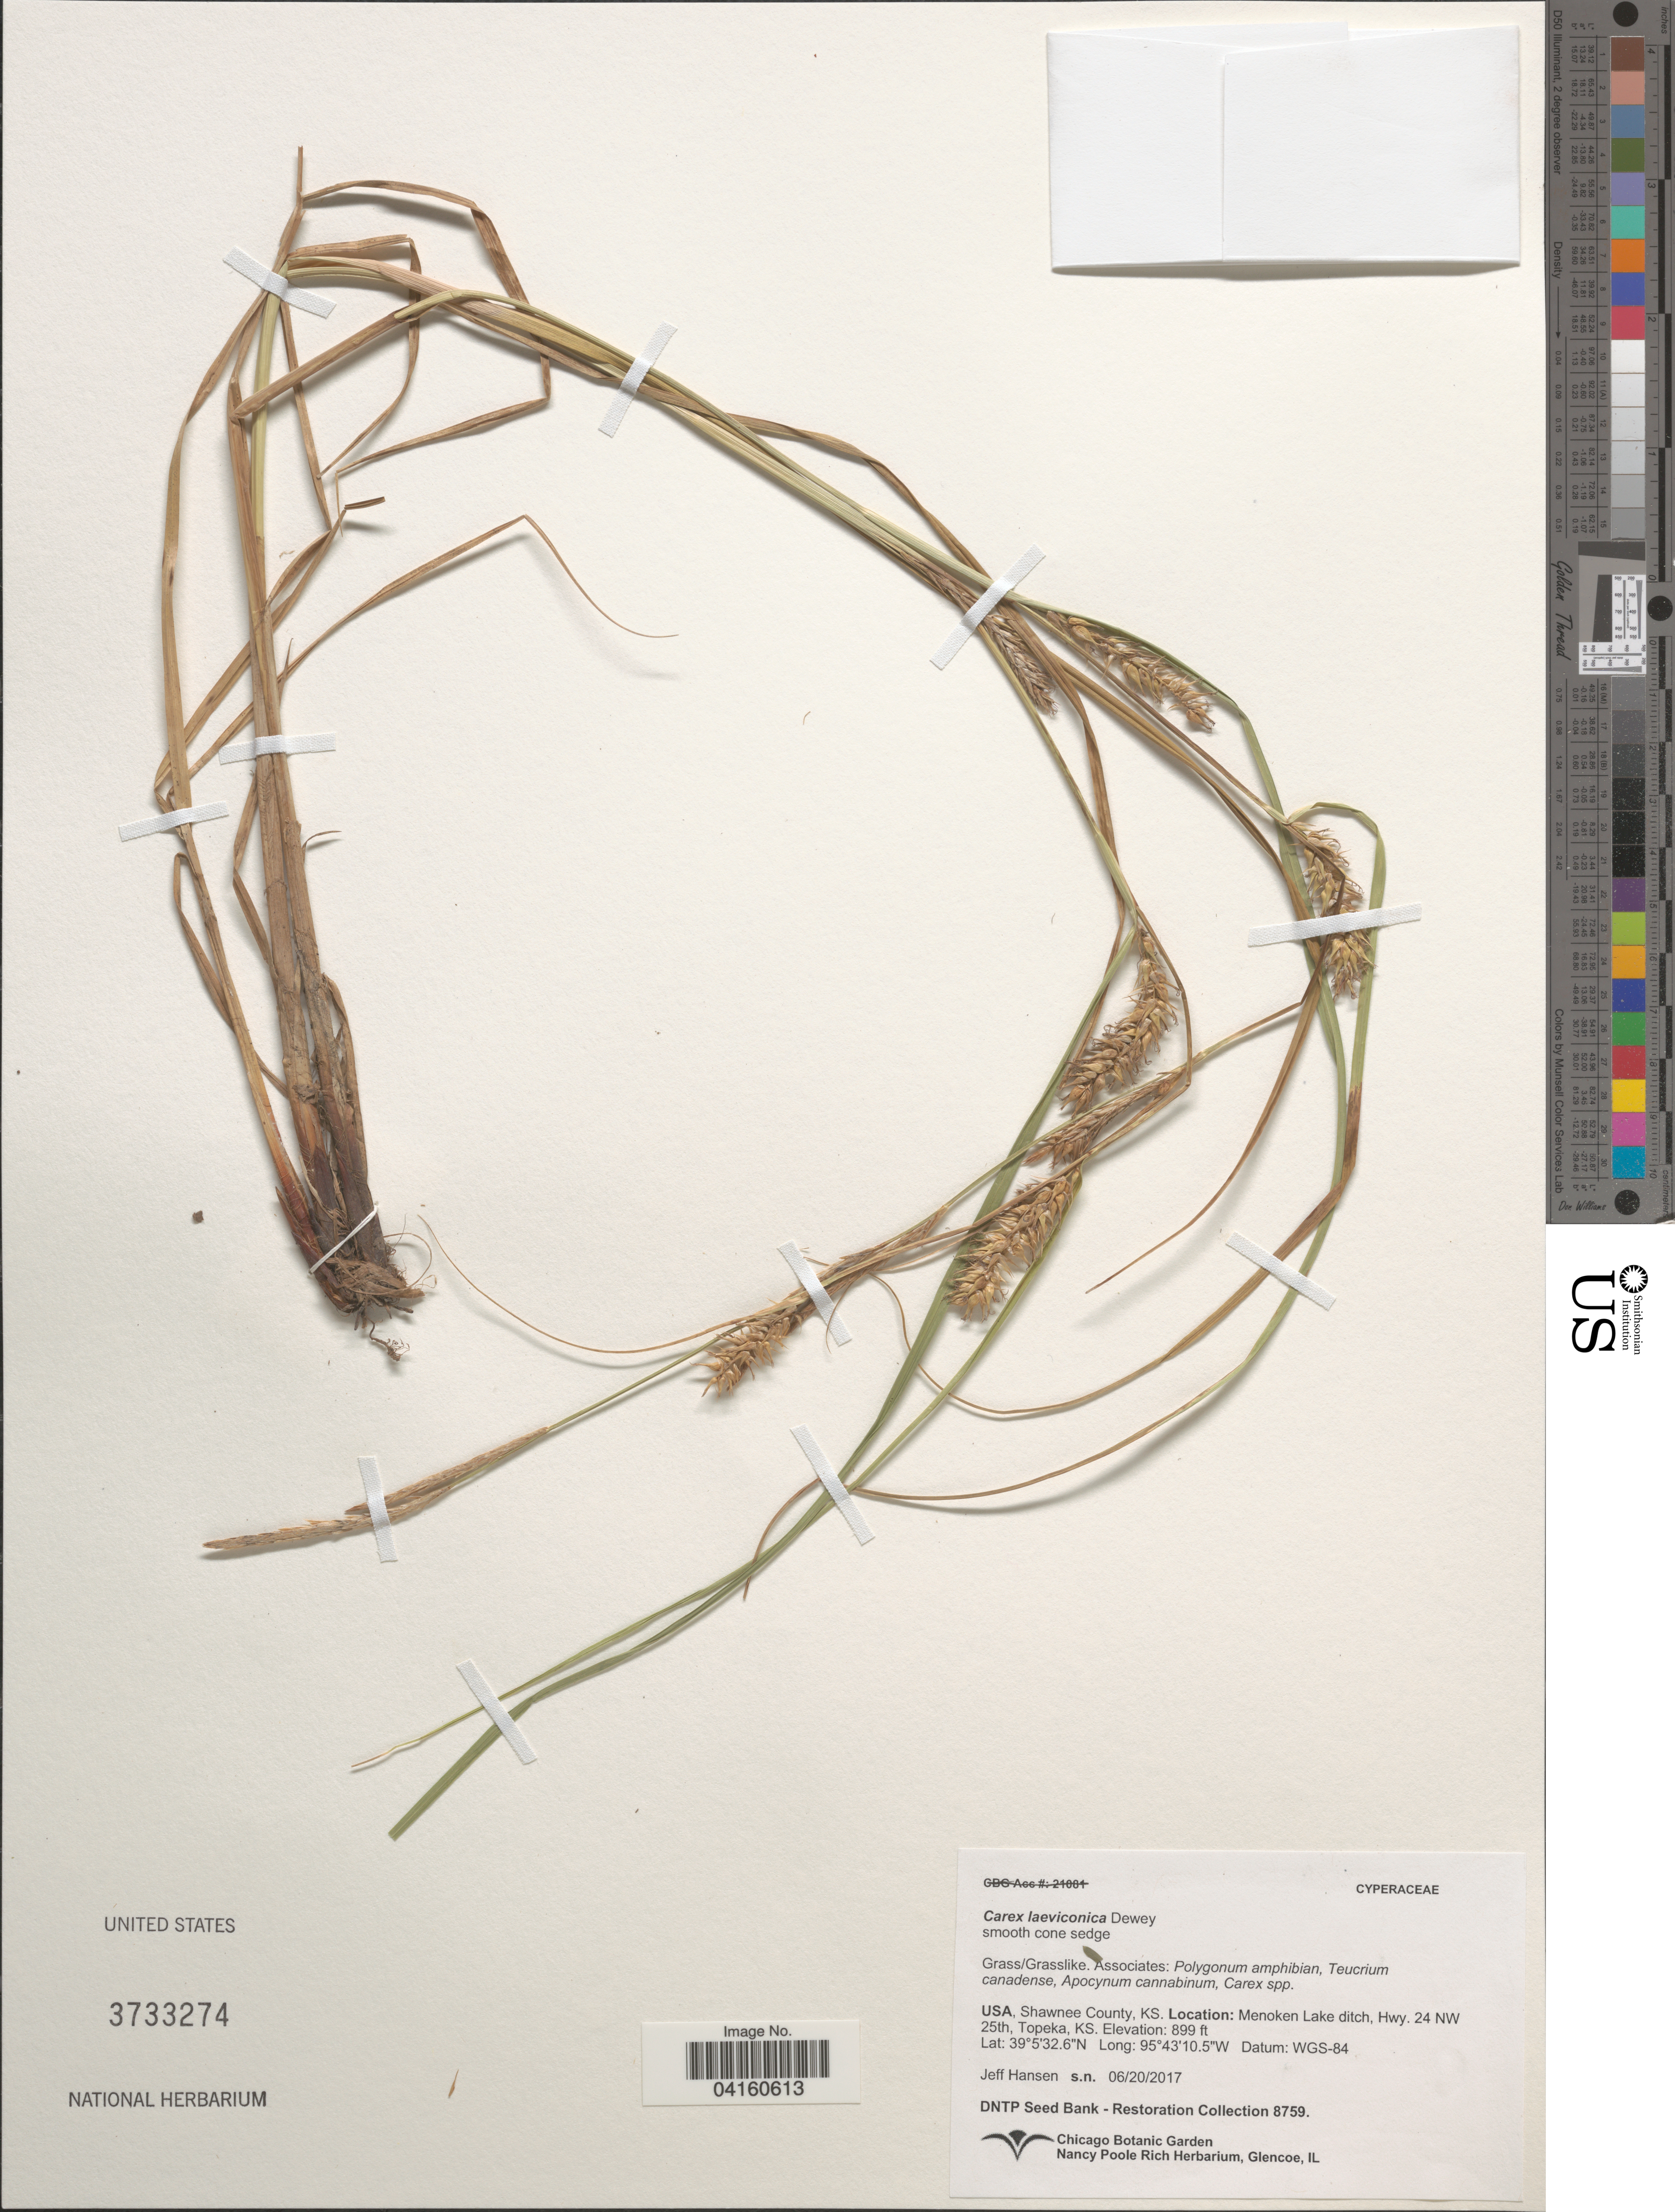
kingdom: Plantae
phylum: Tracheophyta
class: Liliopsida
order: Poales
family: Cyperaceae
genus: Carex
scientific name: Carex laeviconica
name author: Dewey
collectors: J. Hansen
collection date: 2017-06-20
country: United States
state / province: Kansas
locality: Shawnee County. Menoken Lake ditch, Hwy. 24 NW 25th, Topeka.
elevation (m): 274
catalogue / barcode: US 3733274